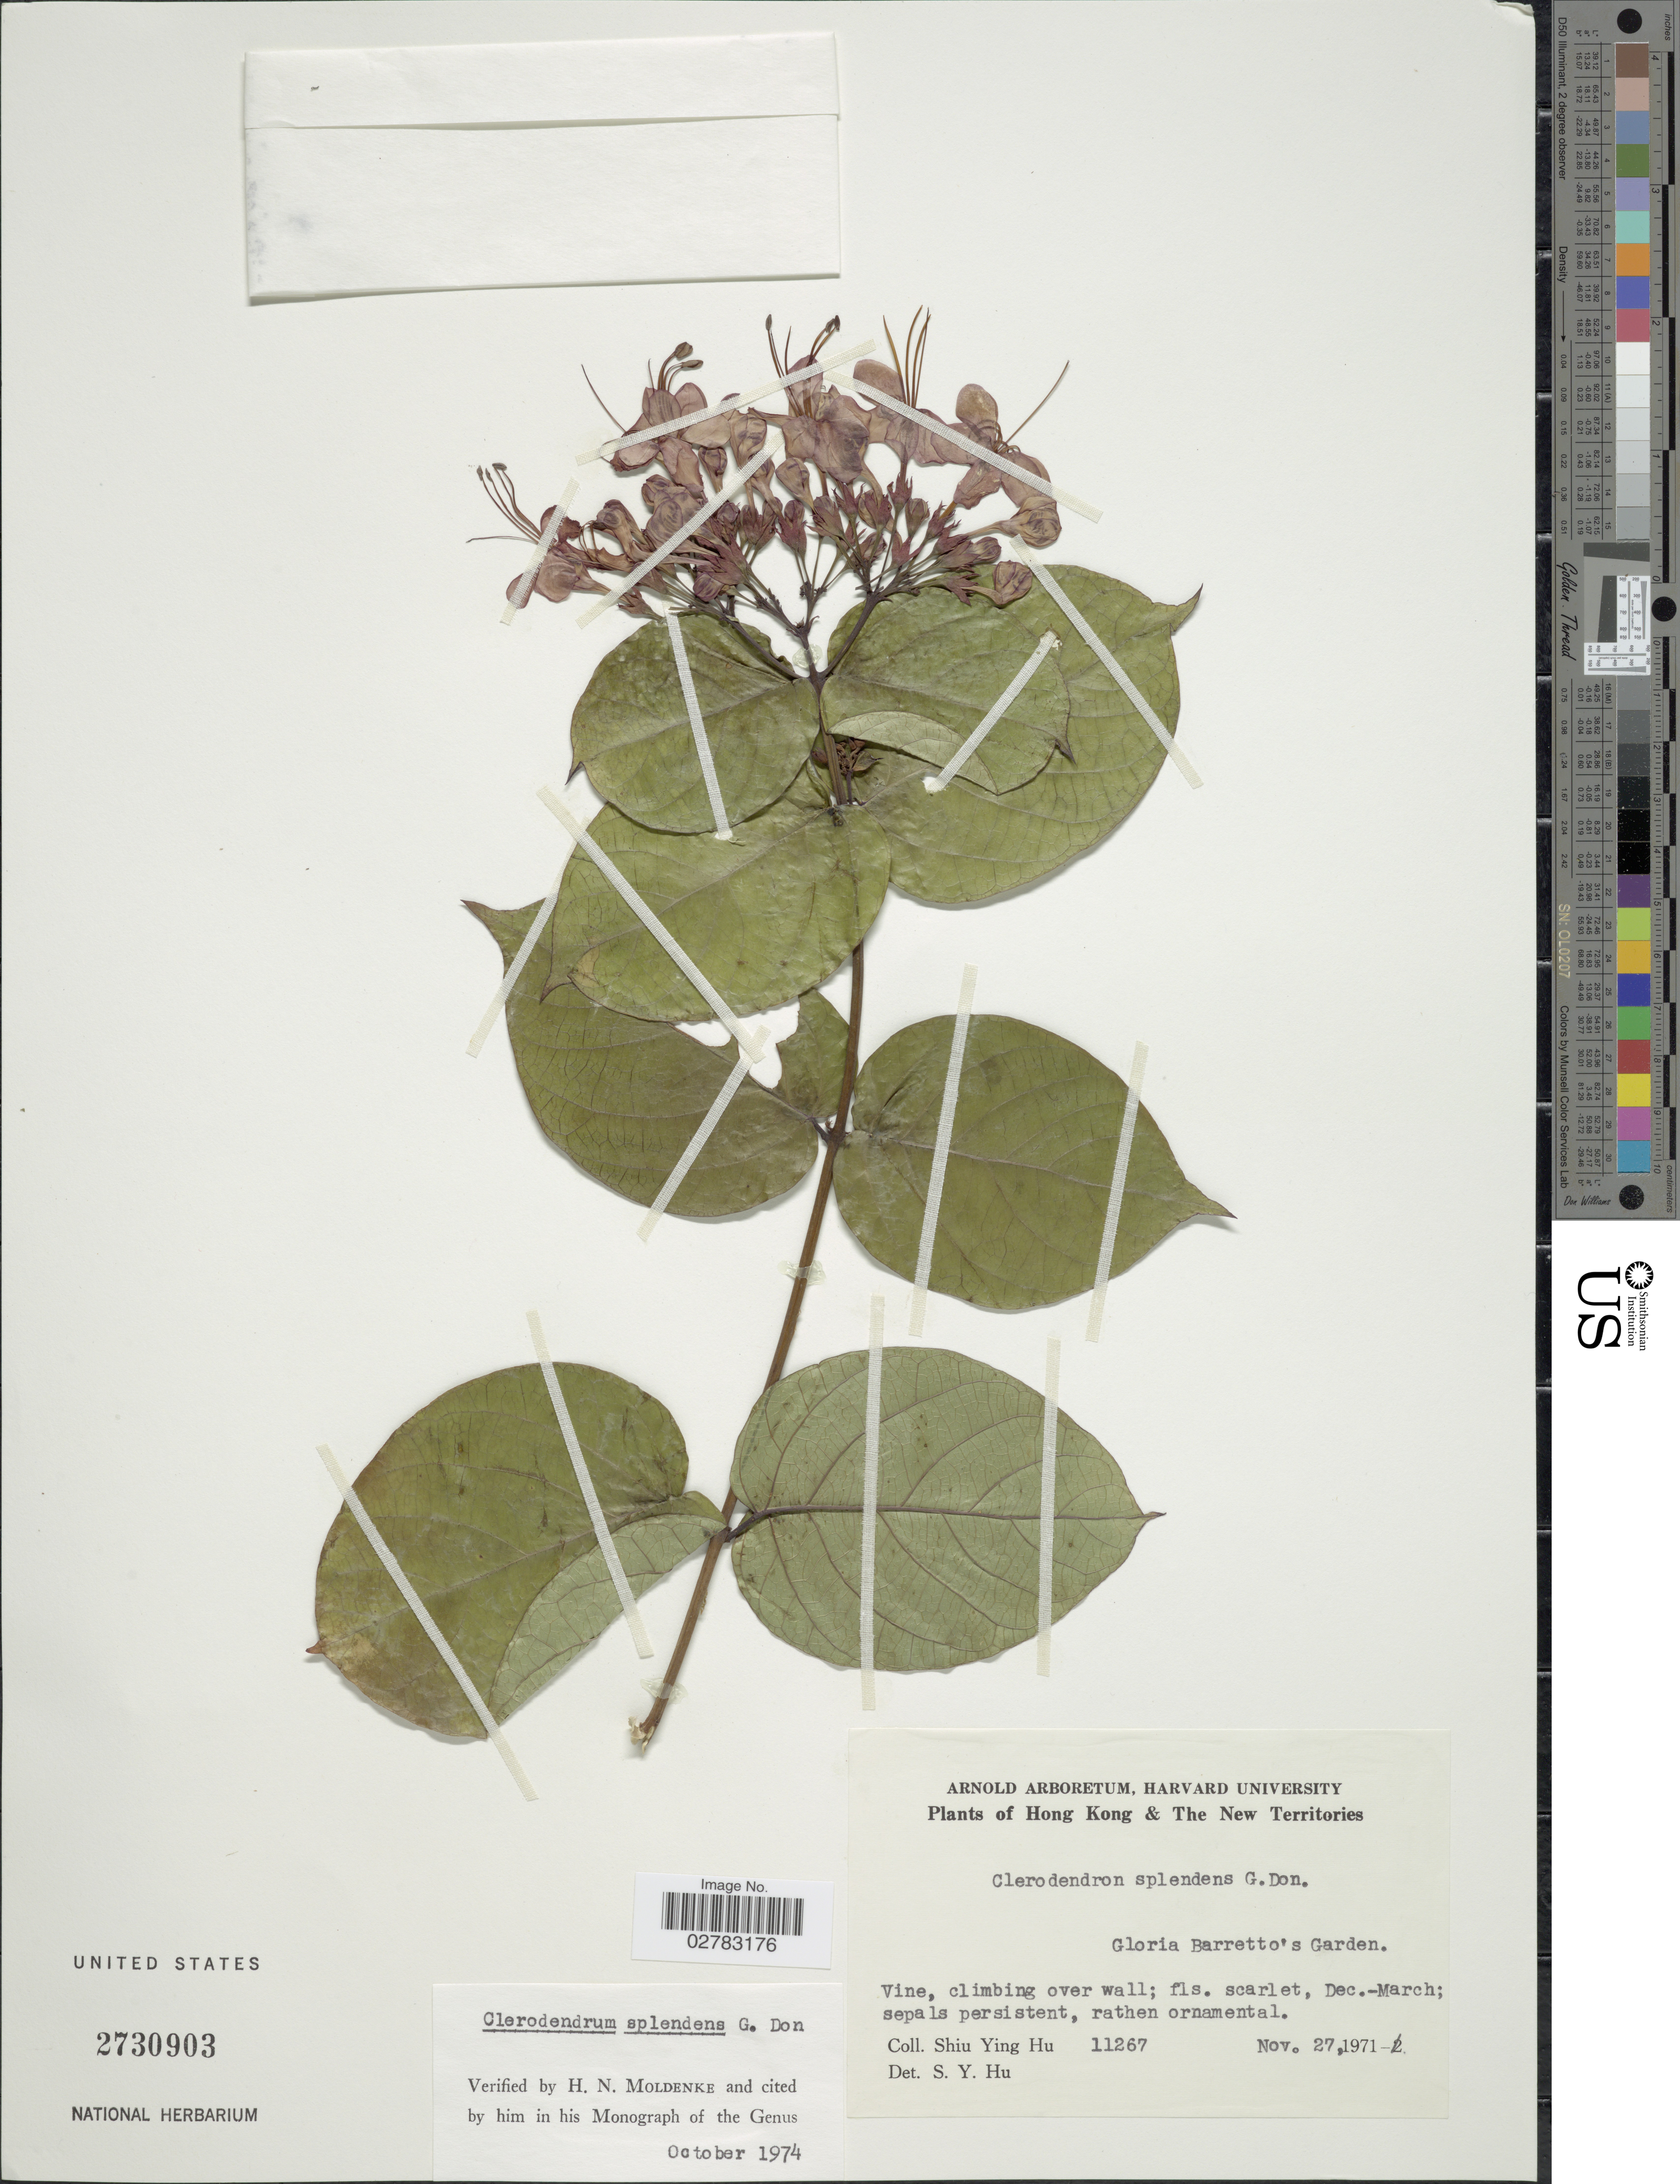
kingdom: Plantae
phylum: Tracheophyta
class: Magnoliopsida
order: Lamiales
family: Lamiaceae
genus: Clerodendrum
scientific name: Clerodendrum splendens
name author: G. Don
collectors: S. Y. Hu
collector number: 11267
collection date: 1971-11-27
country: China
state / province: Hong Kong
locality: The New Territories. Gloria Barretto's Garden.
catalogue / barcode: US 2730903